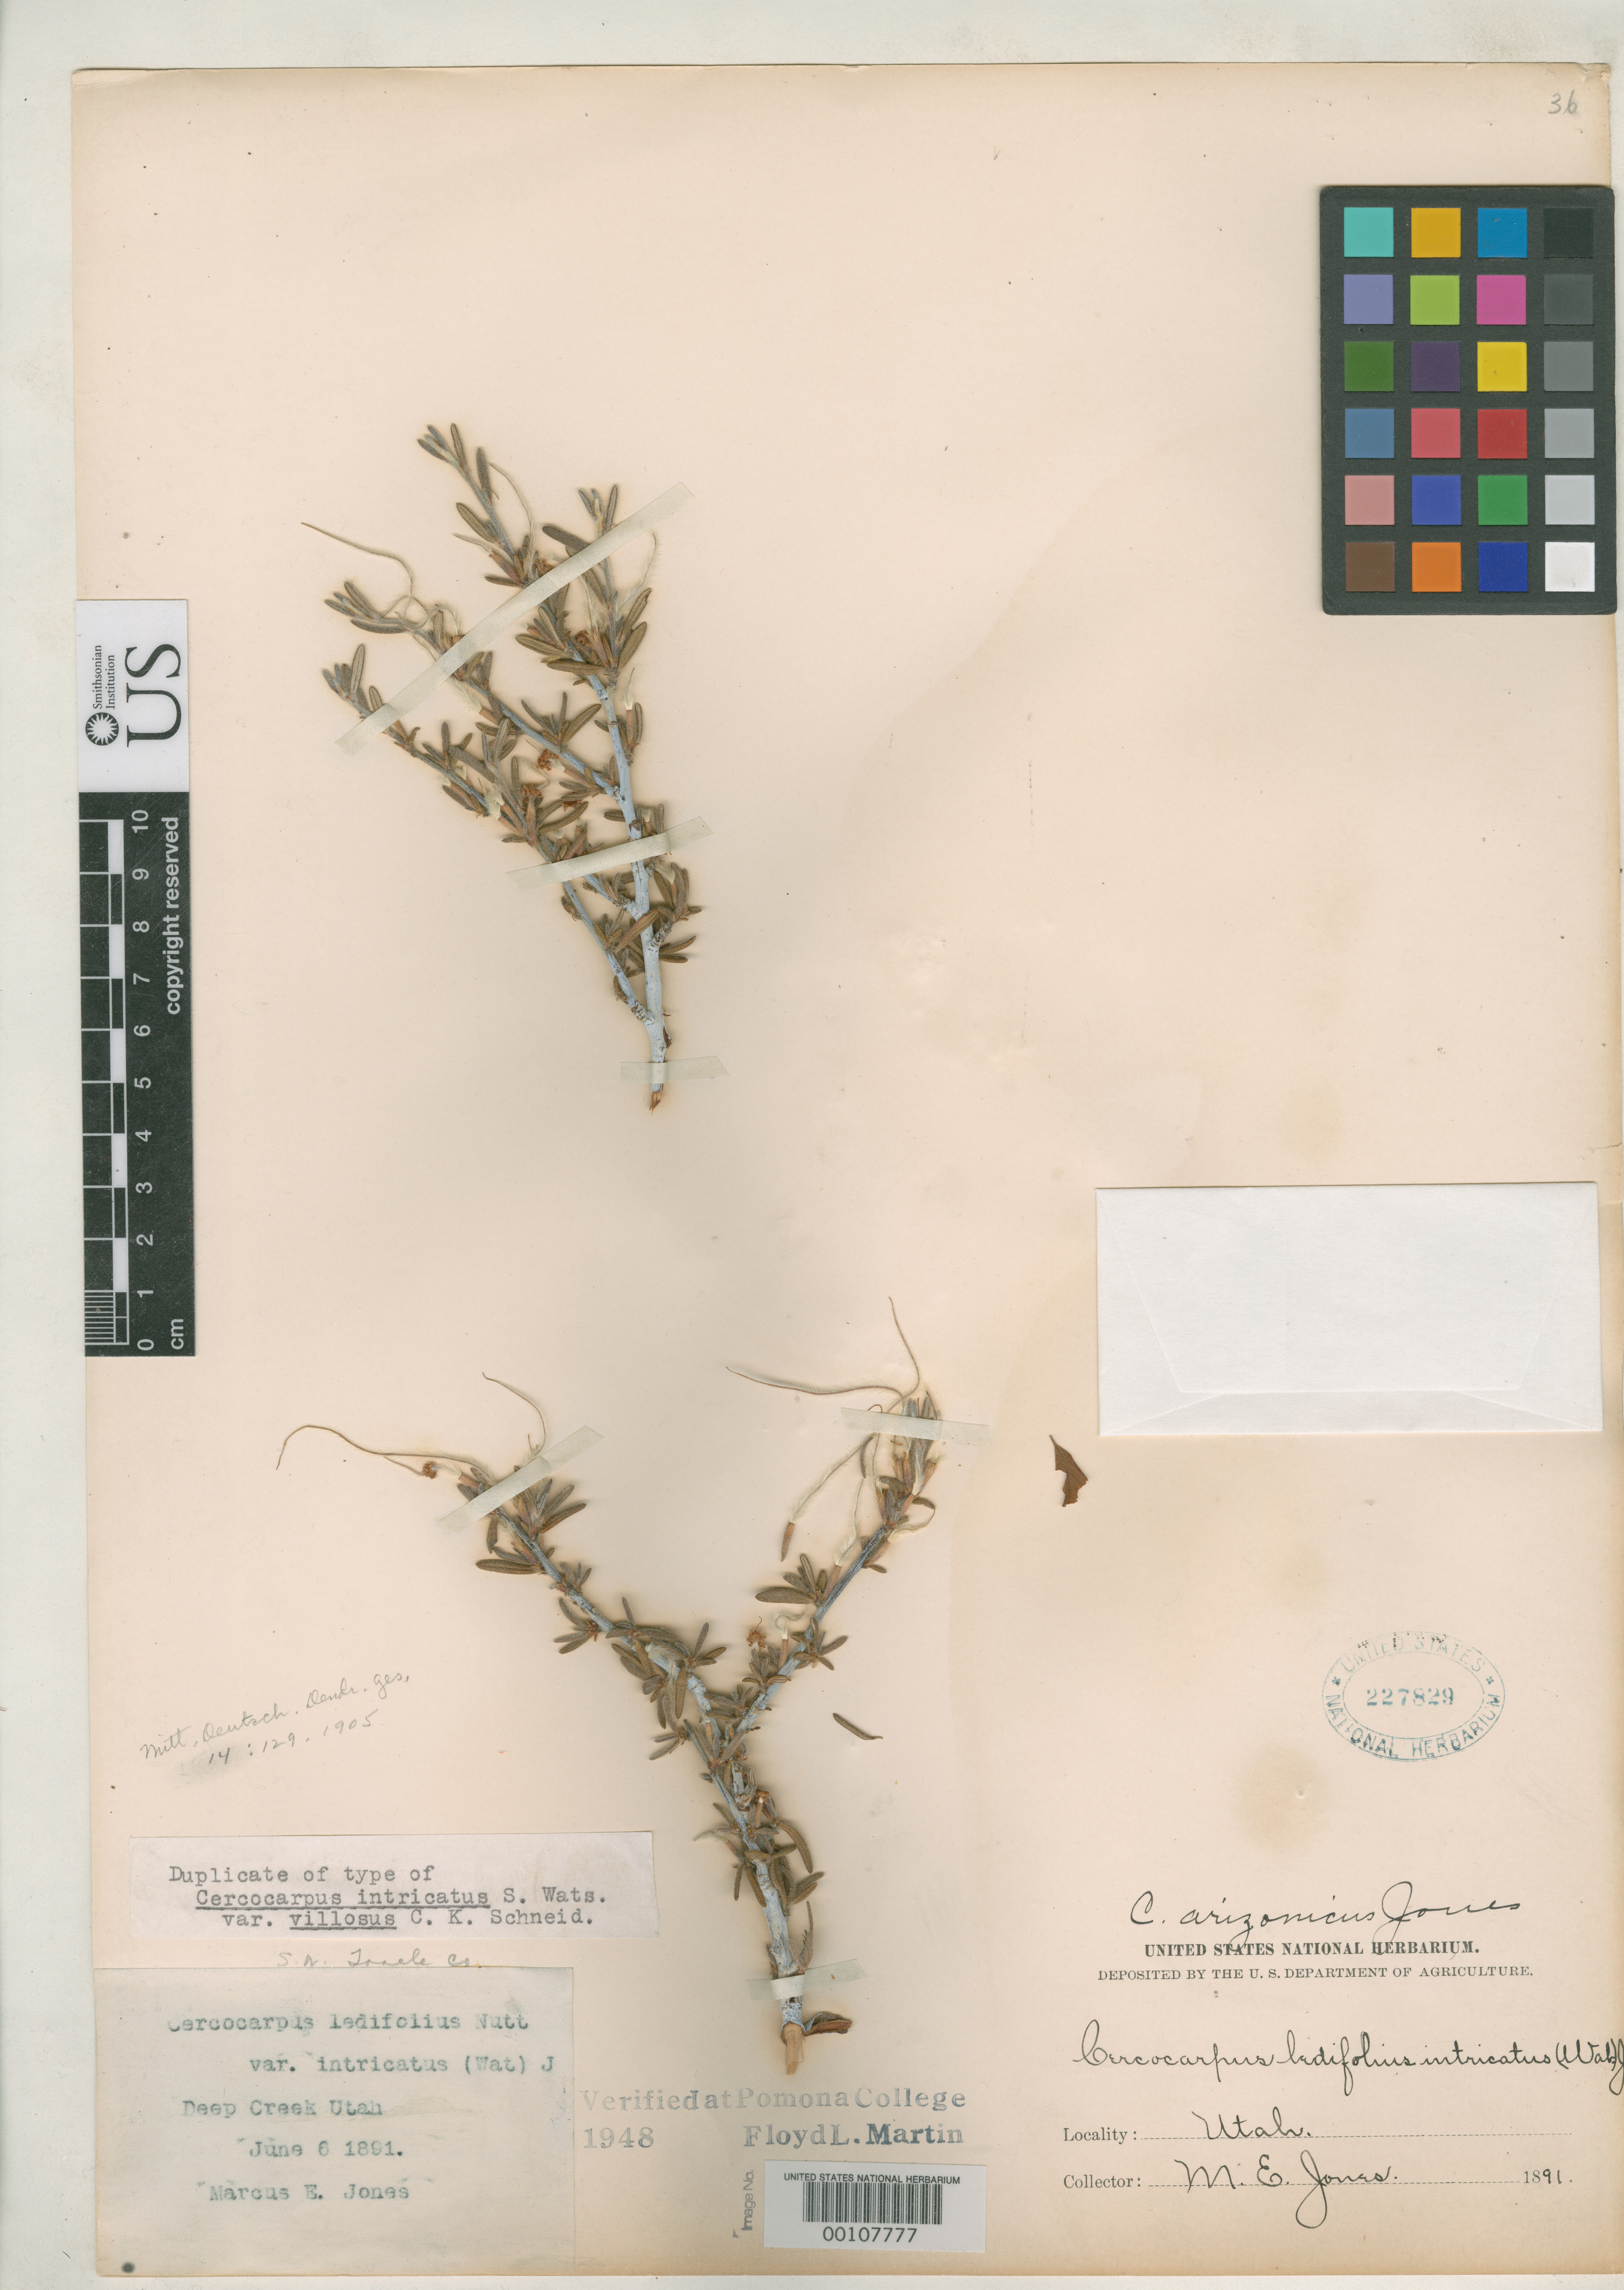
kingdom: Plantae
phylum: Tracheophyta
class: Magnoliopsida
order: Rosales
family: Rosaceae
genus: Cercocarpus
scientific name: Cercocarpus intricatus var. villosus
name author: C.K. Schneid.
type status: Isotype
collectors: M. E. Jones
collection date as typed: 06 Jun 1891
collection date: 1891-06-06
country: United States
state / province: Utah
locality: Deep Creek.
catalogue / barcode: US 227829